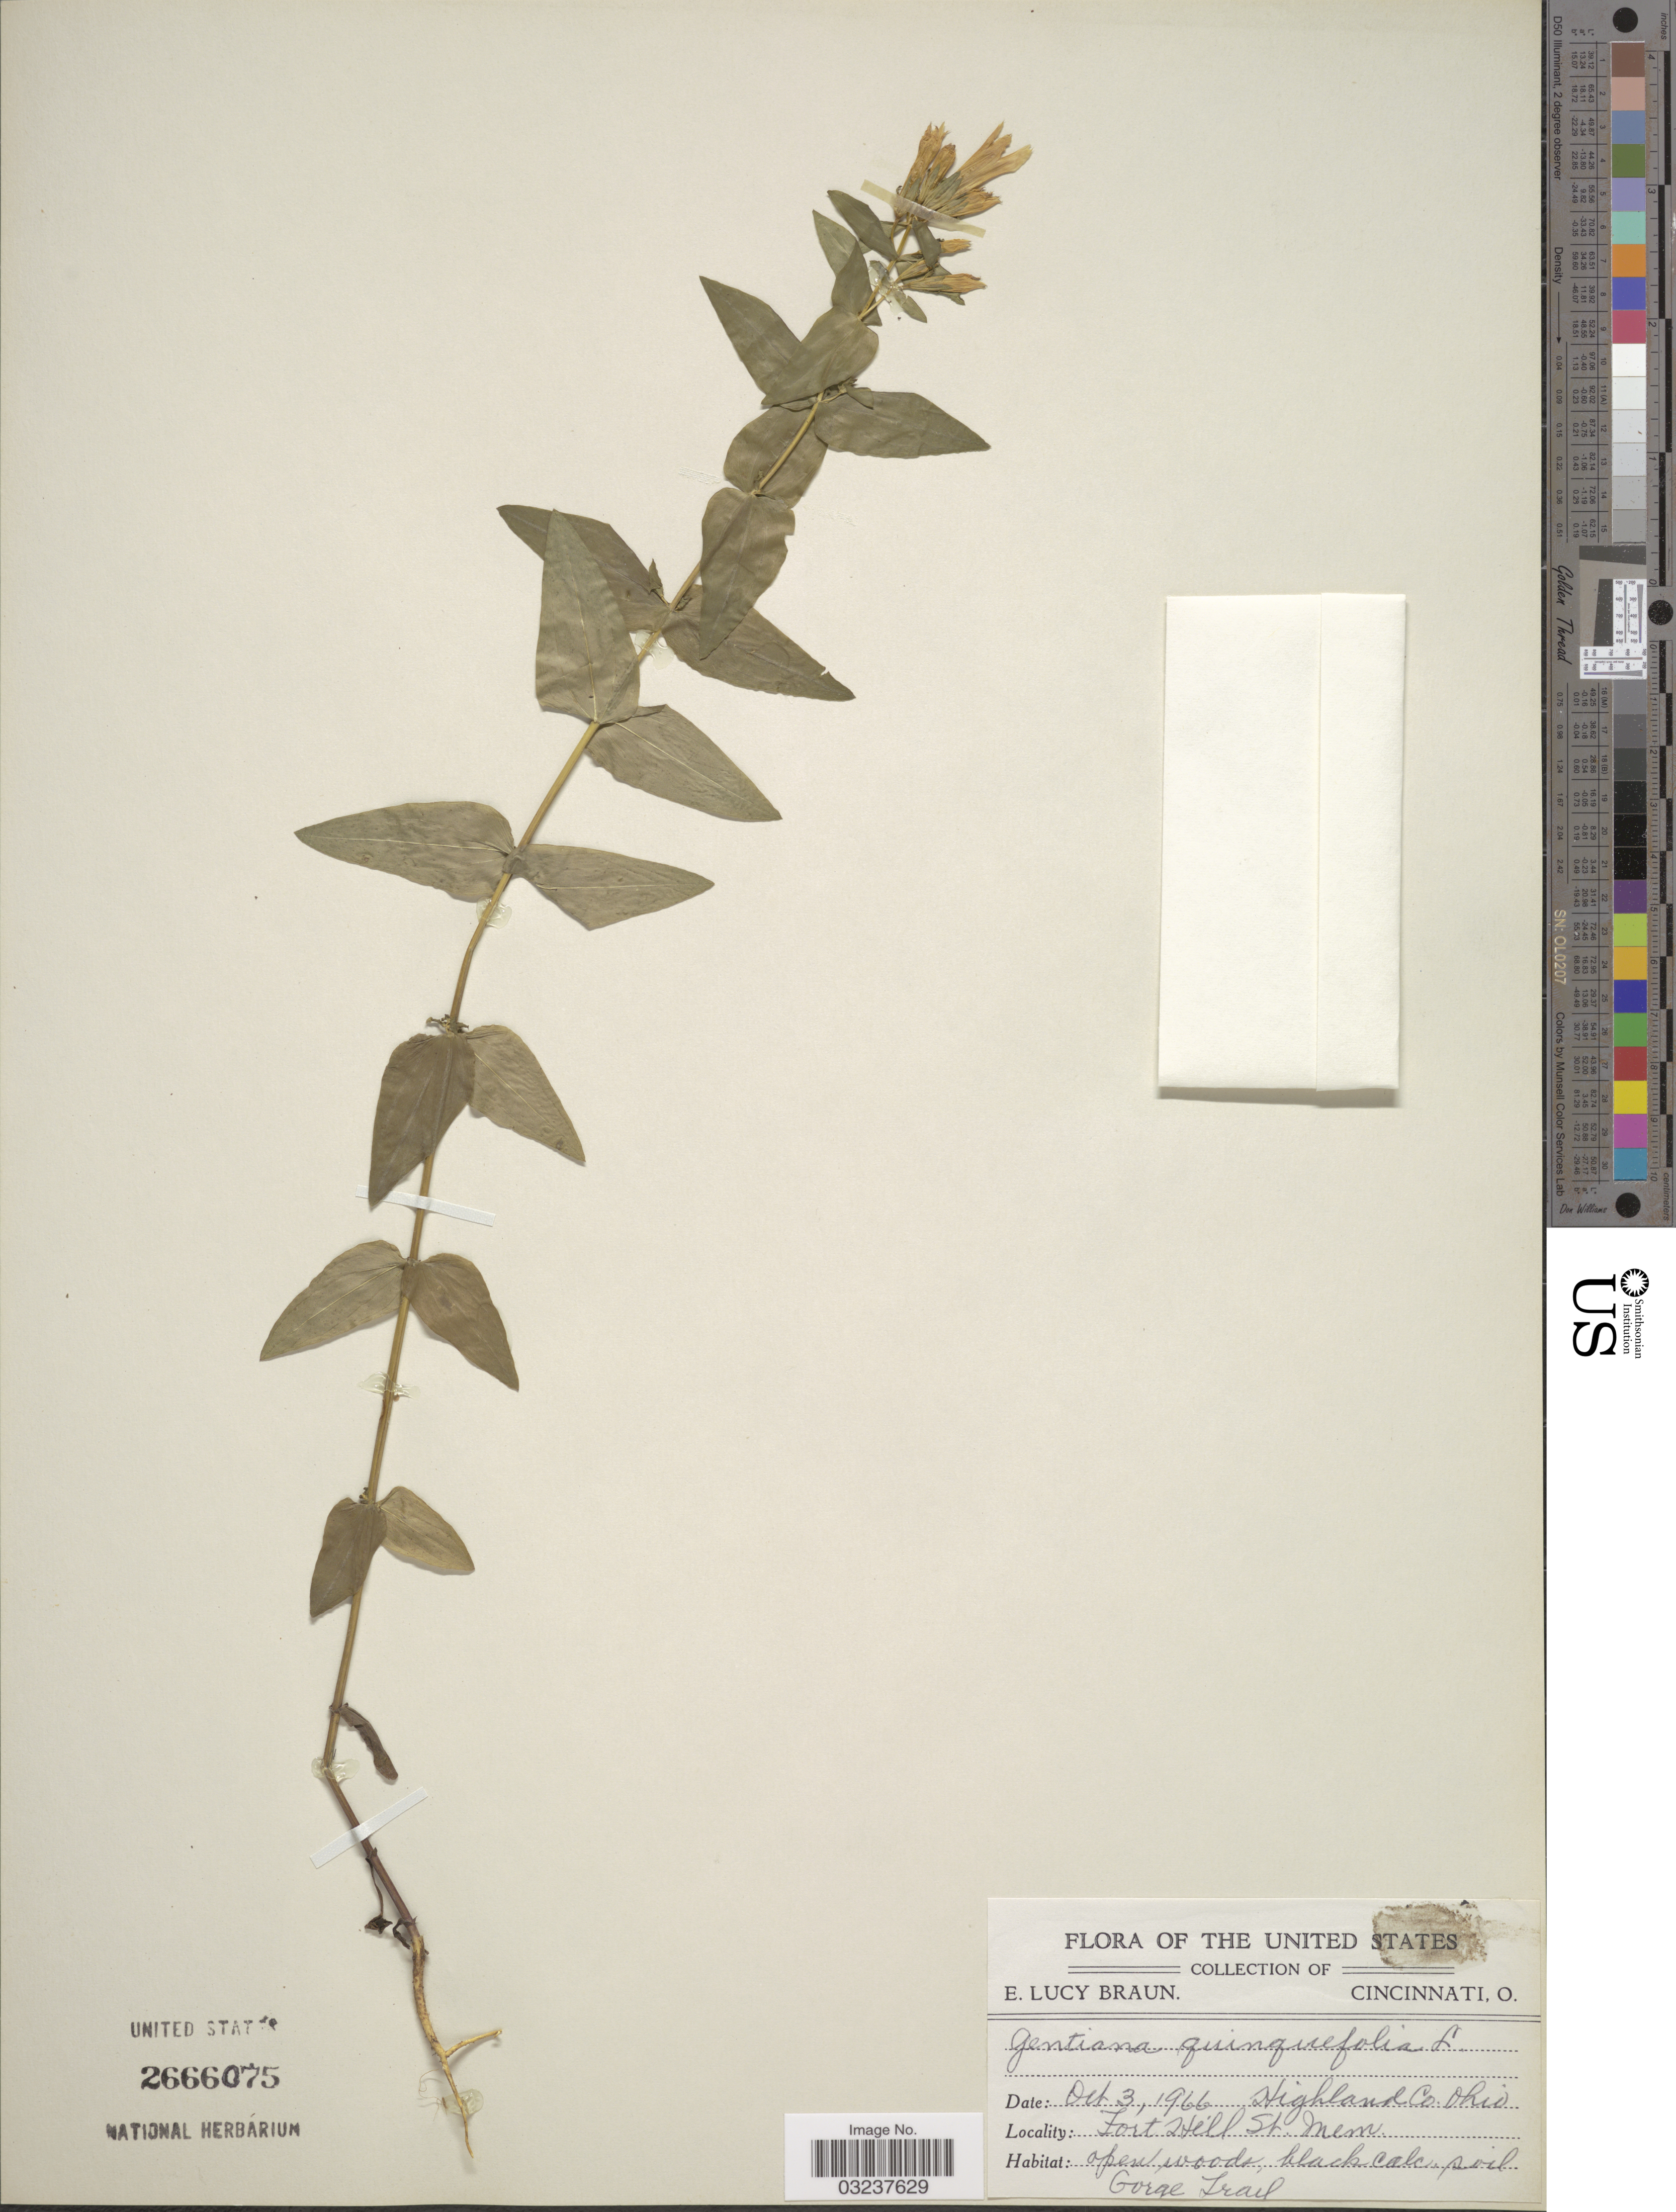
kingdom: Plantae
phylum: Tracheophyta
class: Magnoliopsida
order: Gentianales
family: Gentianaceae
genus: Gentianella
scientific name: Gentianella quinquefolia subsp. occidentalis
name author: (A. Gray) J.M. Gillett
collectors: E. Braun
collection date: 1966-10-03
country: United States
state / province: Ohio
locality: Highland Co., Fort Hill, St. Memorial, Gorge Trail.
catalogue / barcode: US 2666075